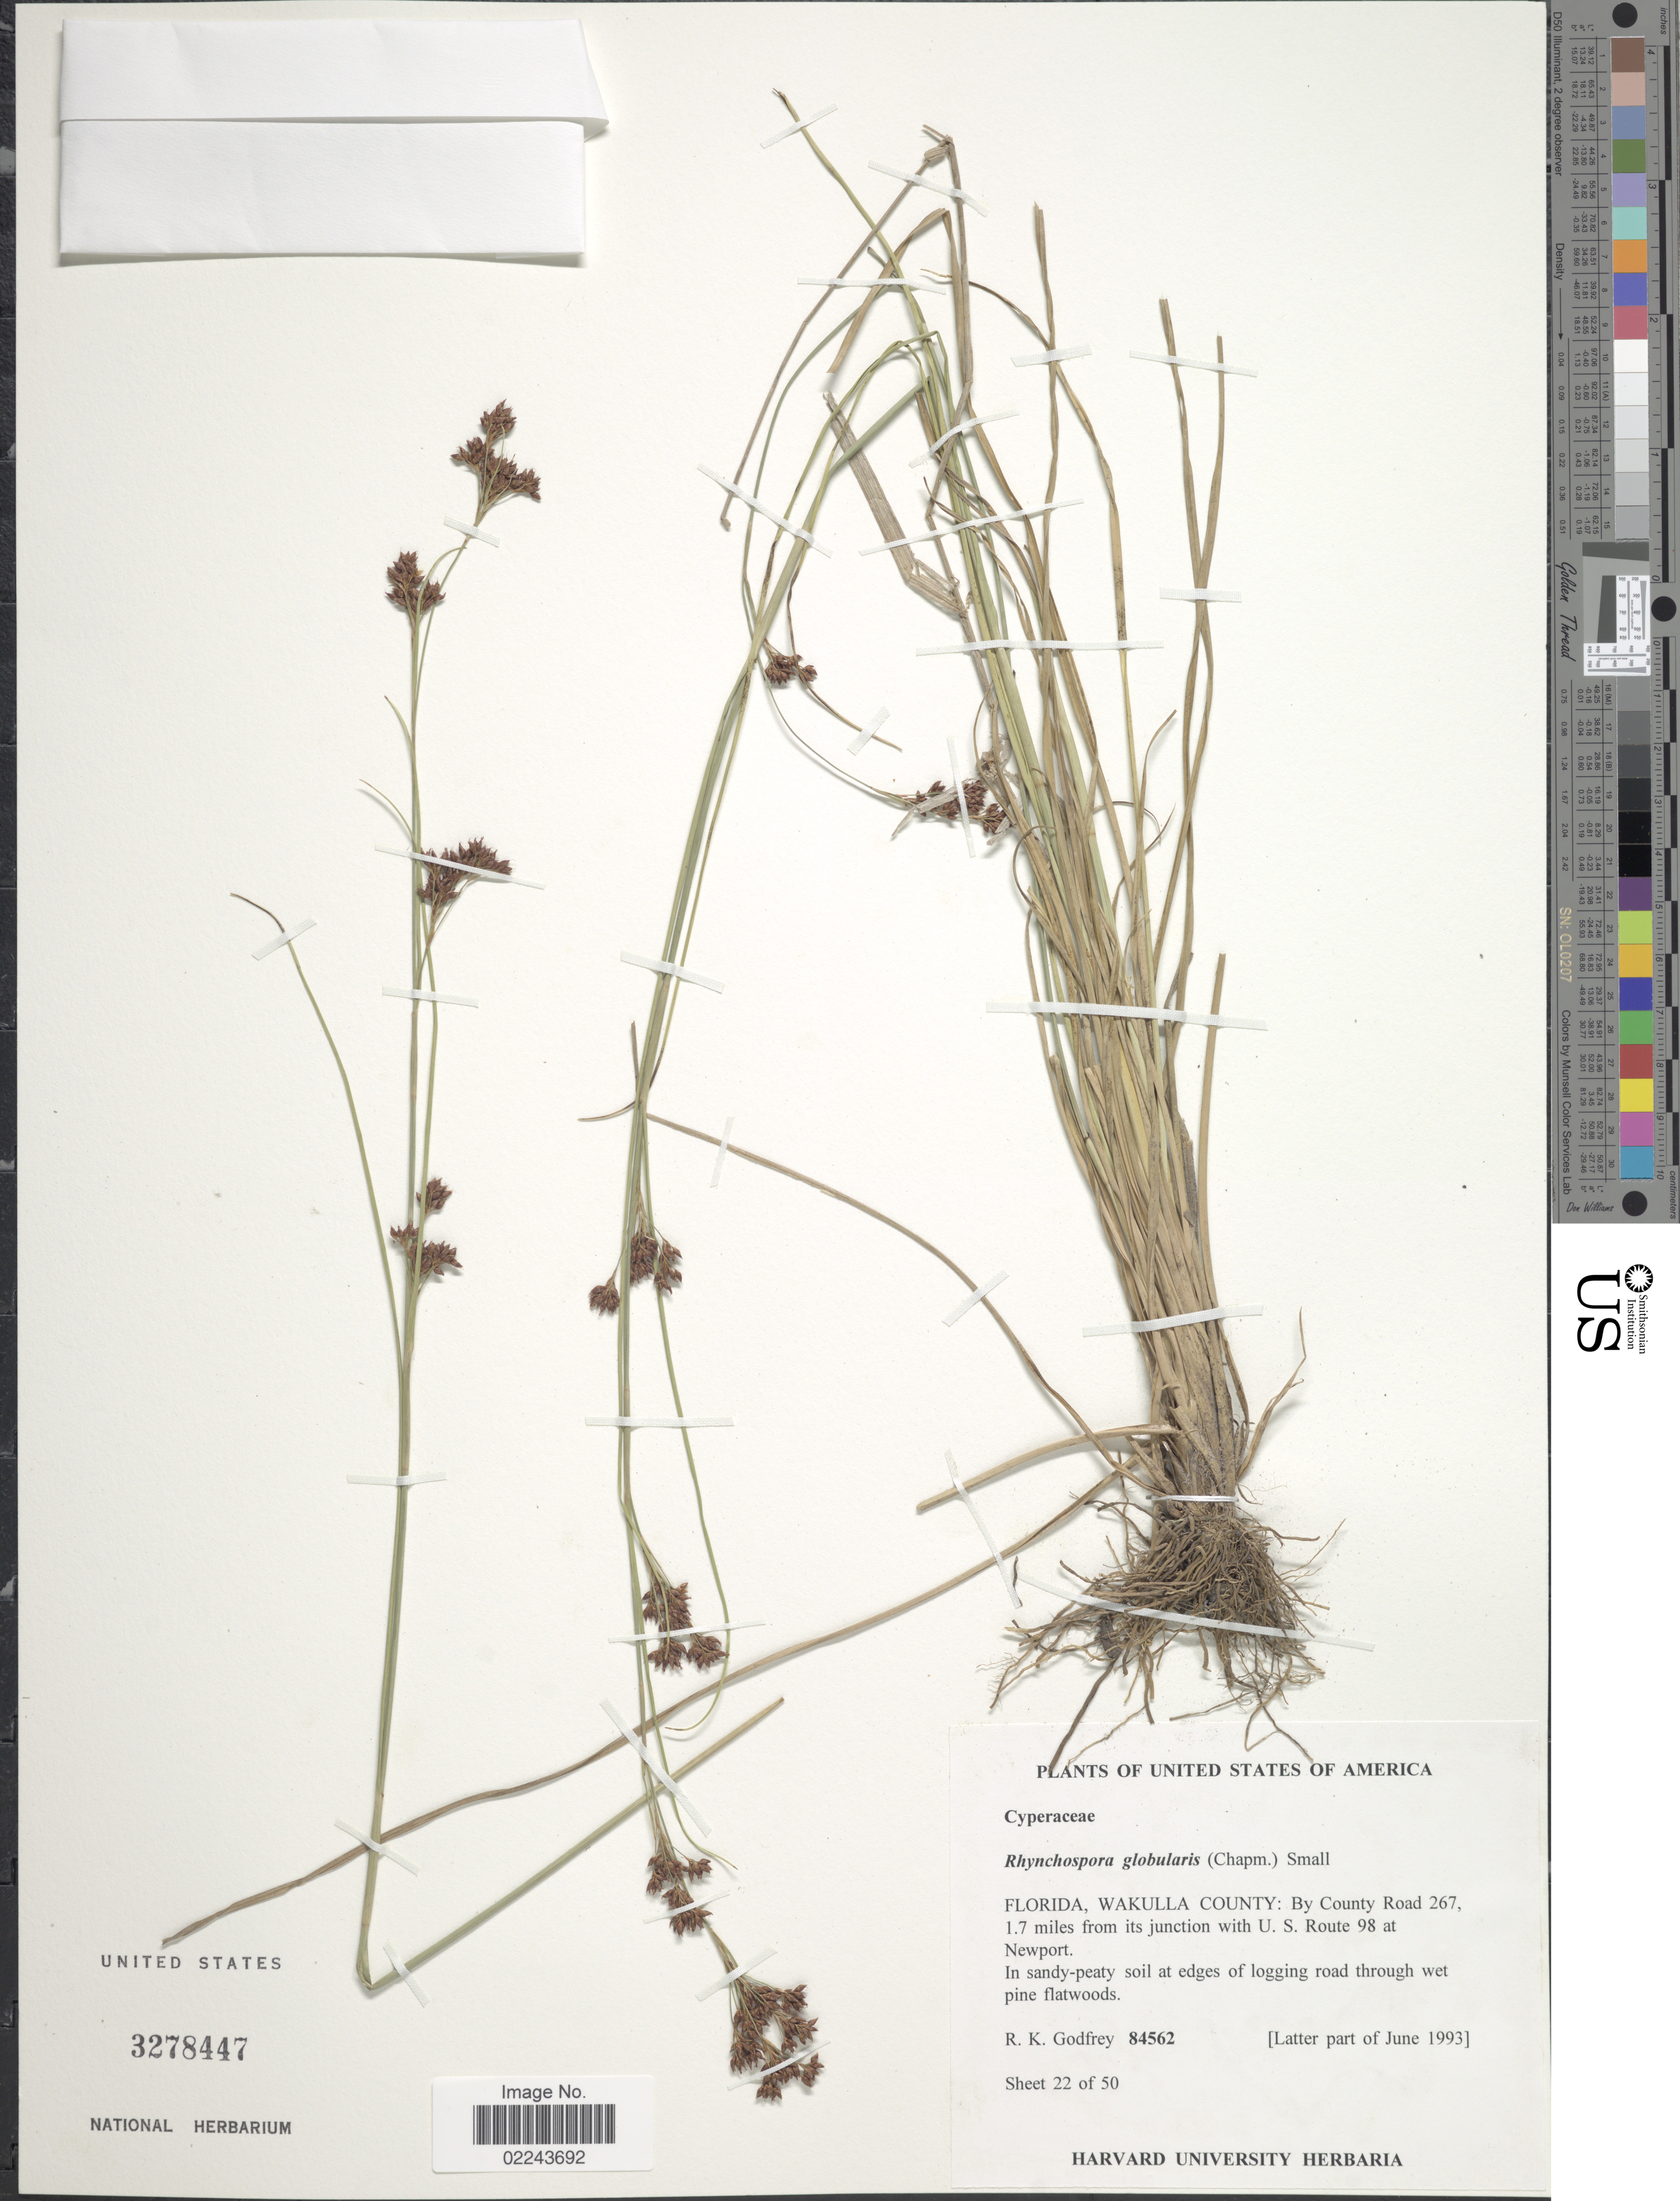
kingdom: Plantae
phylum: Tracheophyta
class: Liliopsida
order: Poales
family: Cyperaceae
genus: Rhynchospora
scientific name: Rhynchospora globularis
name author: (Chapm.) Small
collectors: R. K. Godfrey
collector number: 84562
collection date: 1993-06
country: United States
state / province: Florida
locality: Wakulla County, by County Road 267, 1.7 miles from its junction with U.S. Route 98 at Newport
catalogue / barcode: US 3278447